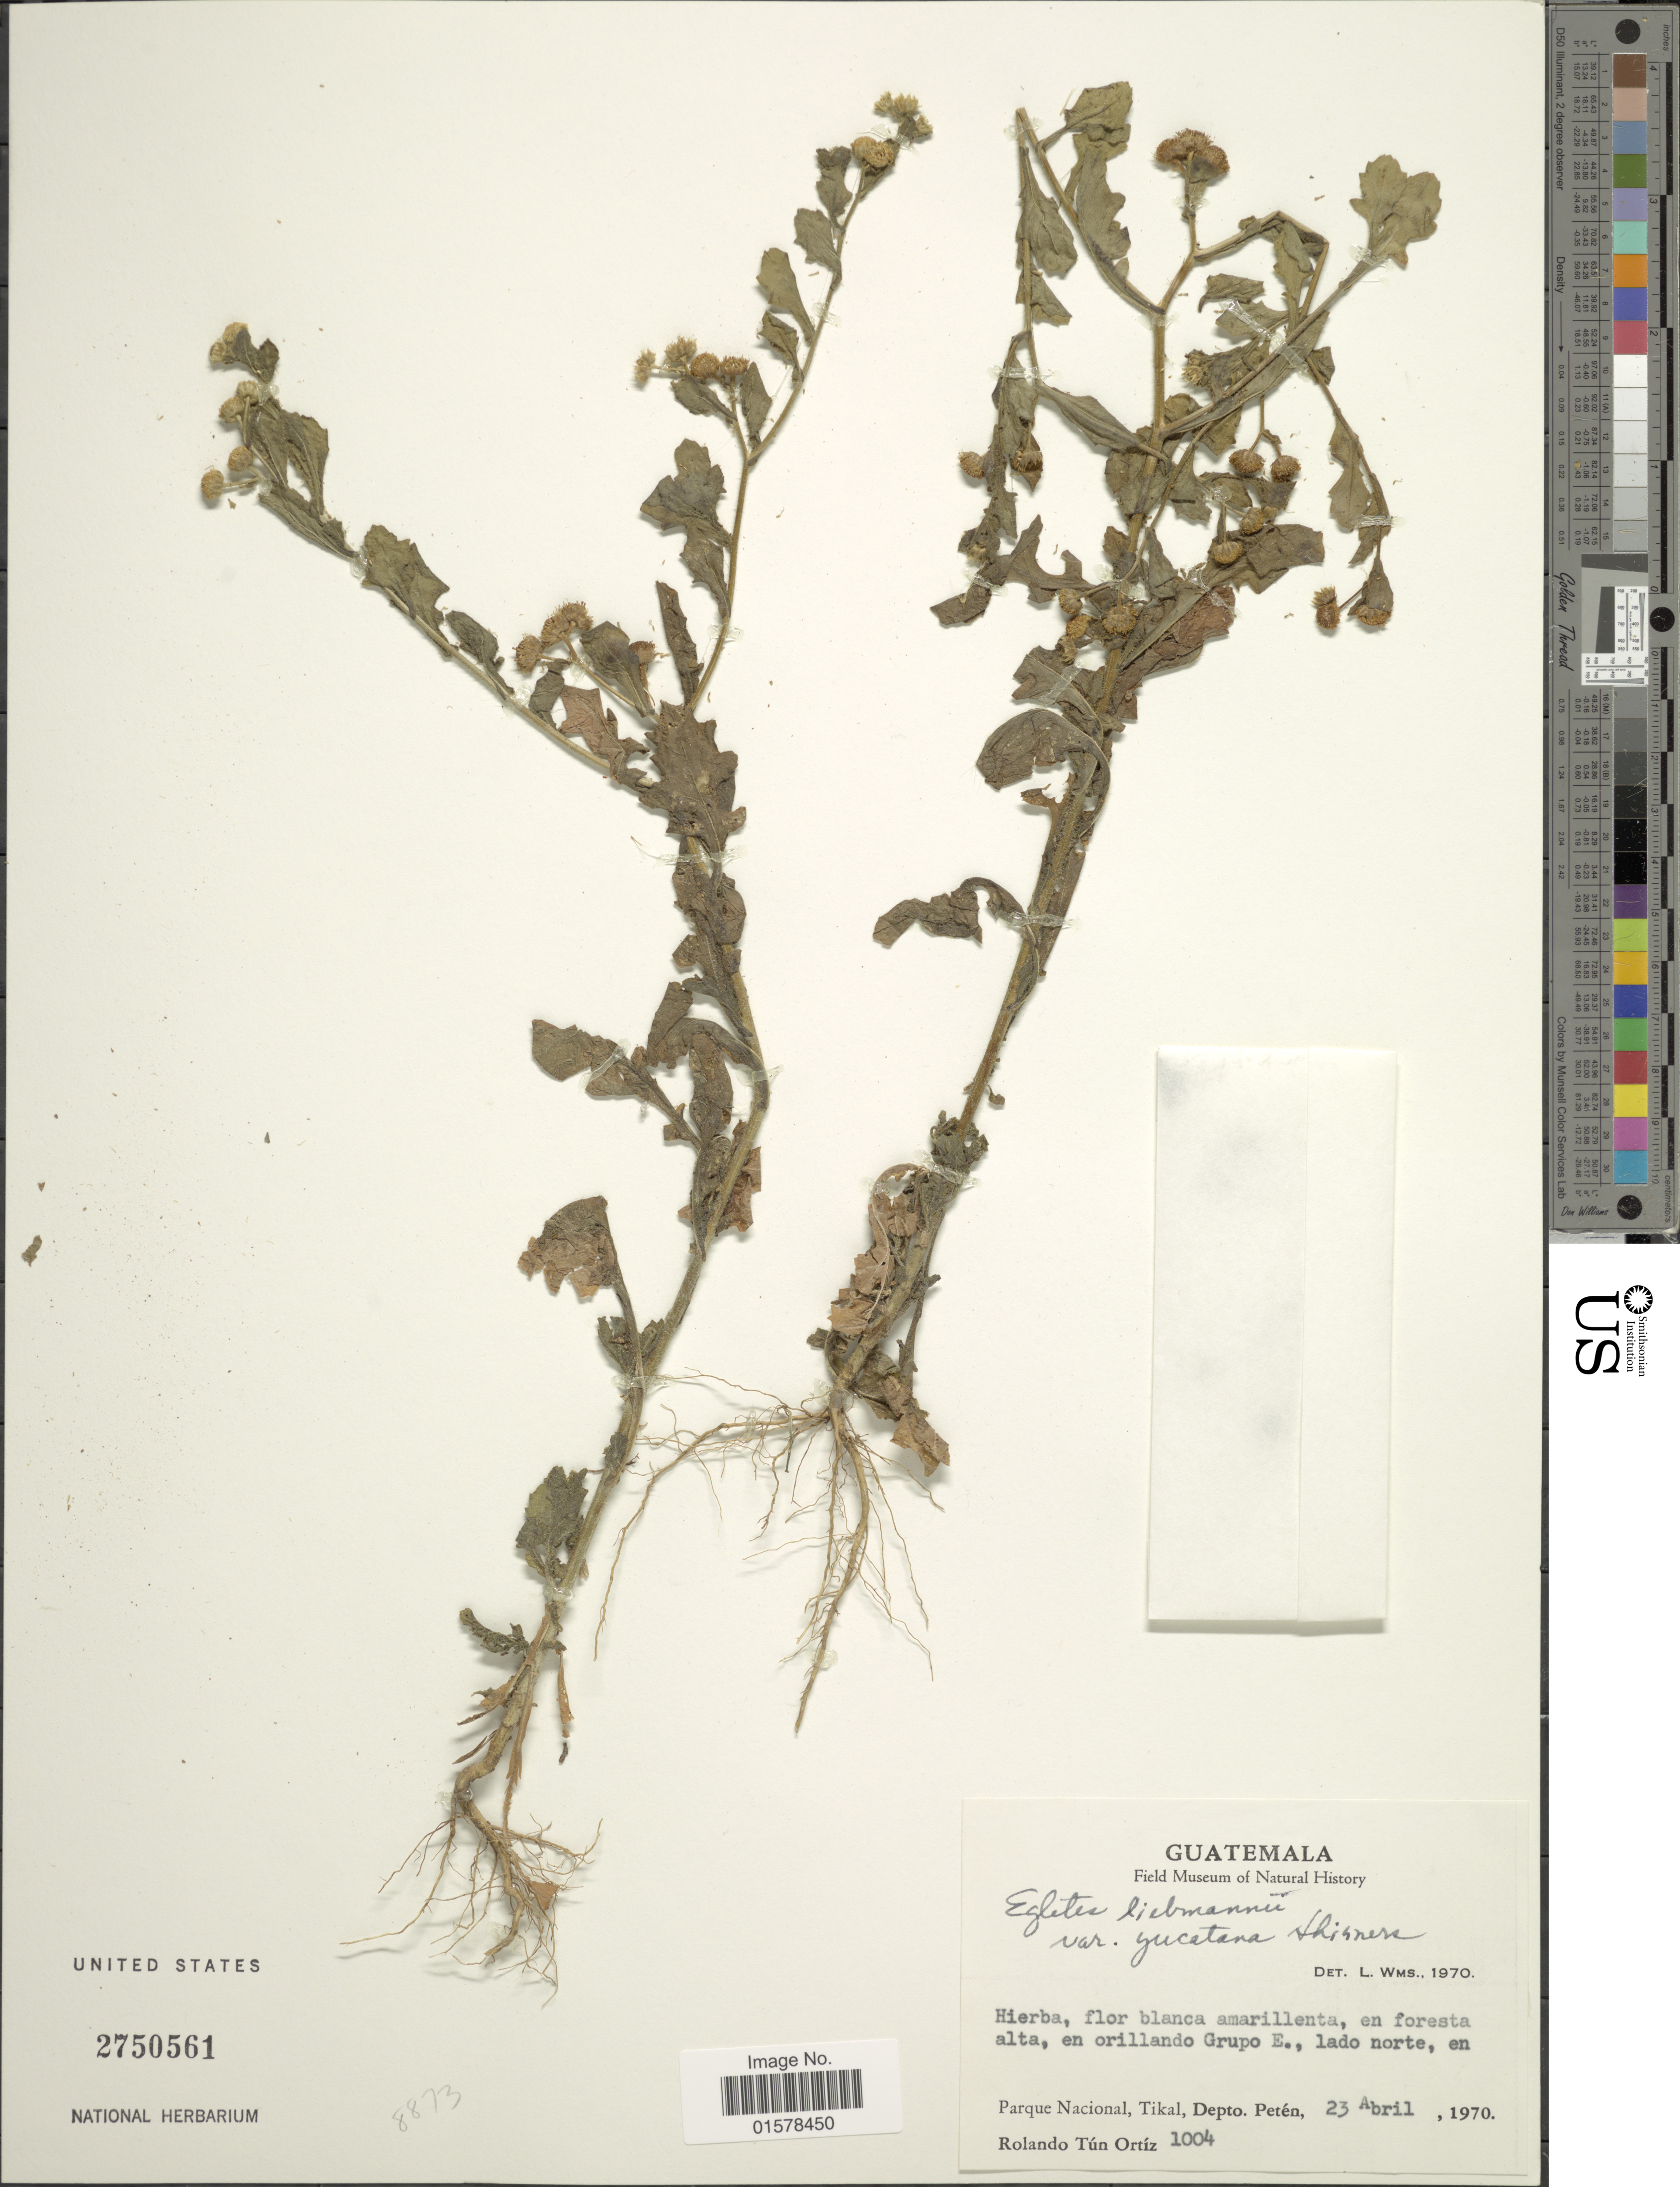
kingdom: Plantae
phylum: Tracheophyta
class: Magnoliopsida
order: Asterales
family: Asteraceae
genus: Egletes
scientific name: Egletes liebmannii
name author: Sch. Bip. ex Hemsl.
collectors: R. Tún Ortíz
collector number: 1004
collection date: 1970-04-25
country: Guatemala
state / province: El Petén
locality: Parque Nacional, Tikal, Depto. Peten. Guatemala.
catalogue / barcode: US 2750561